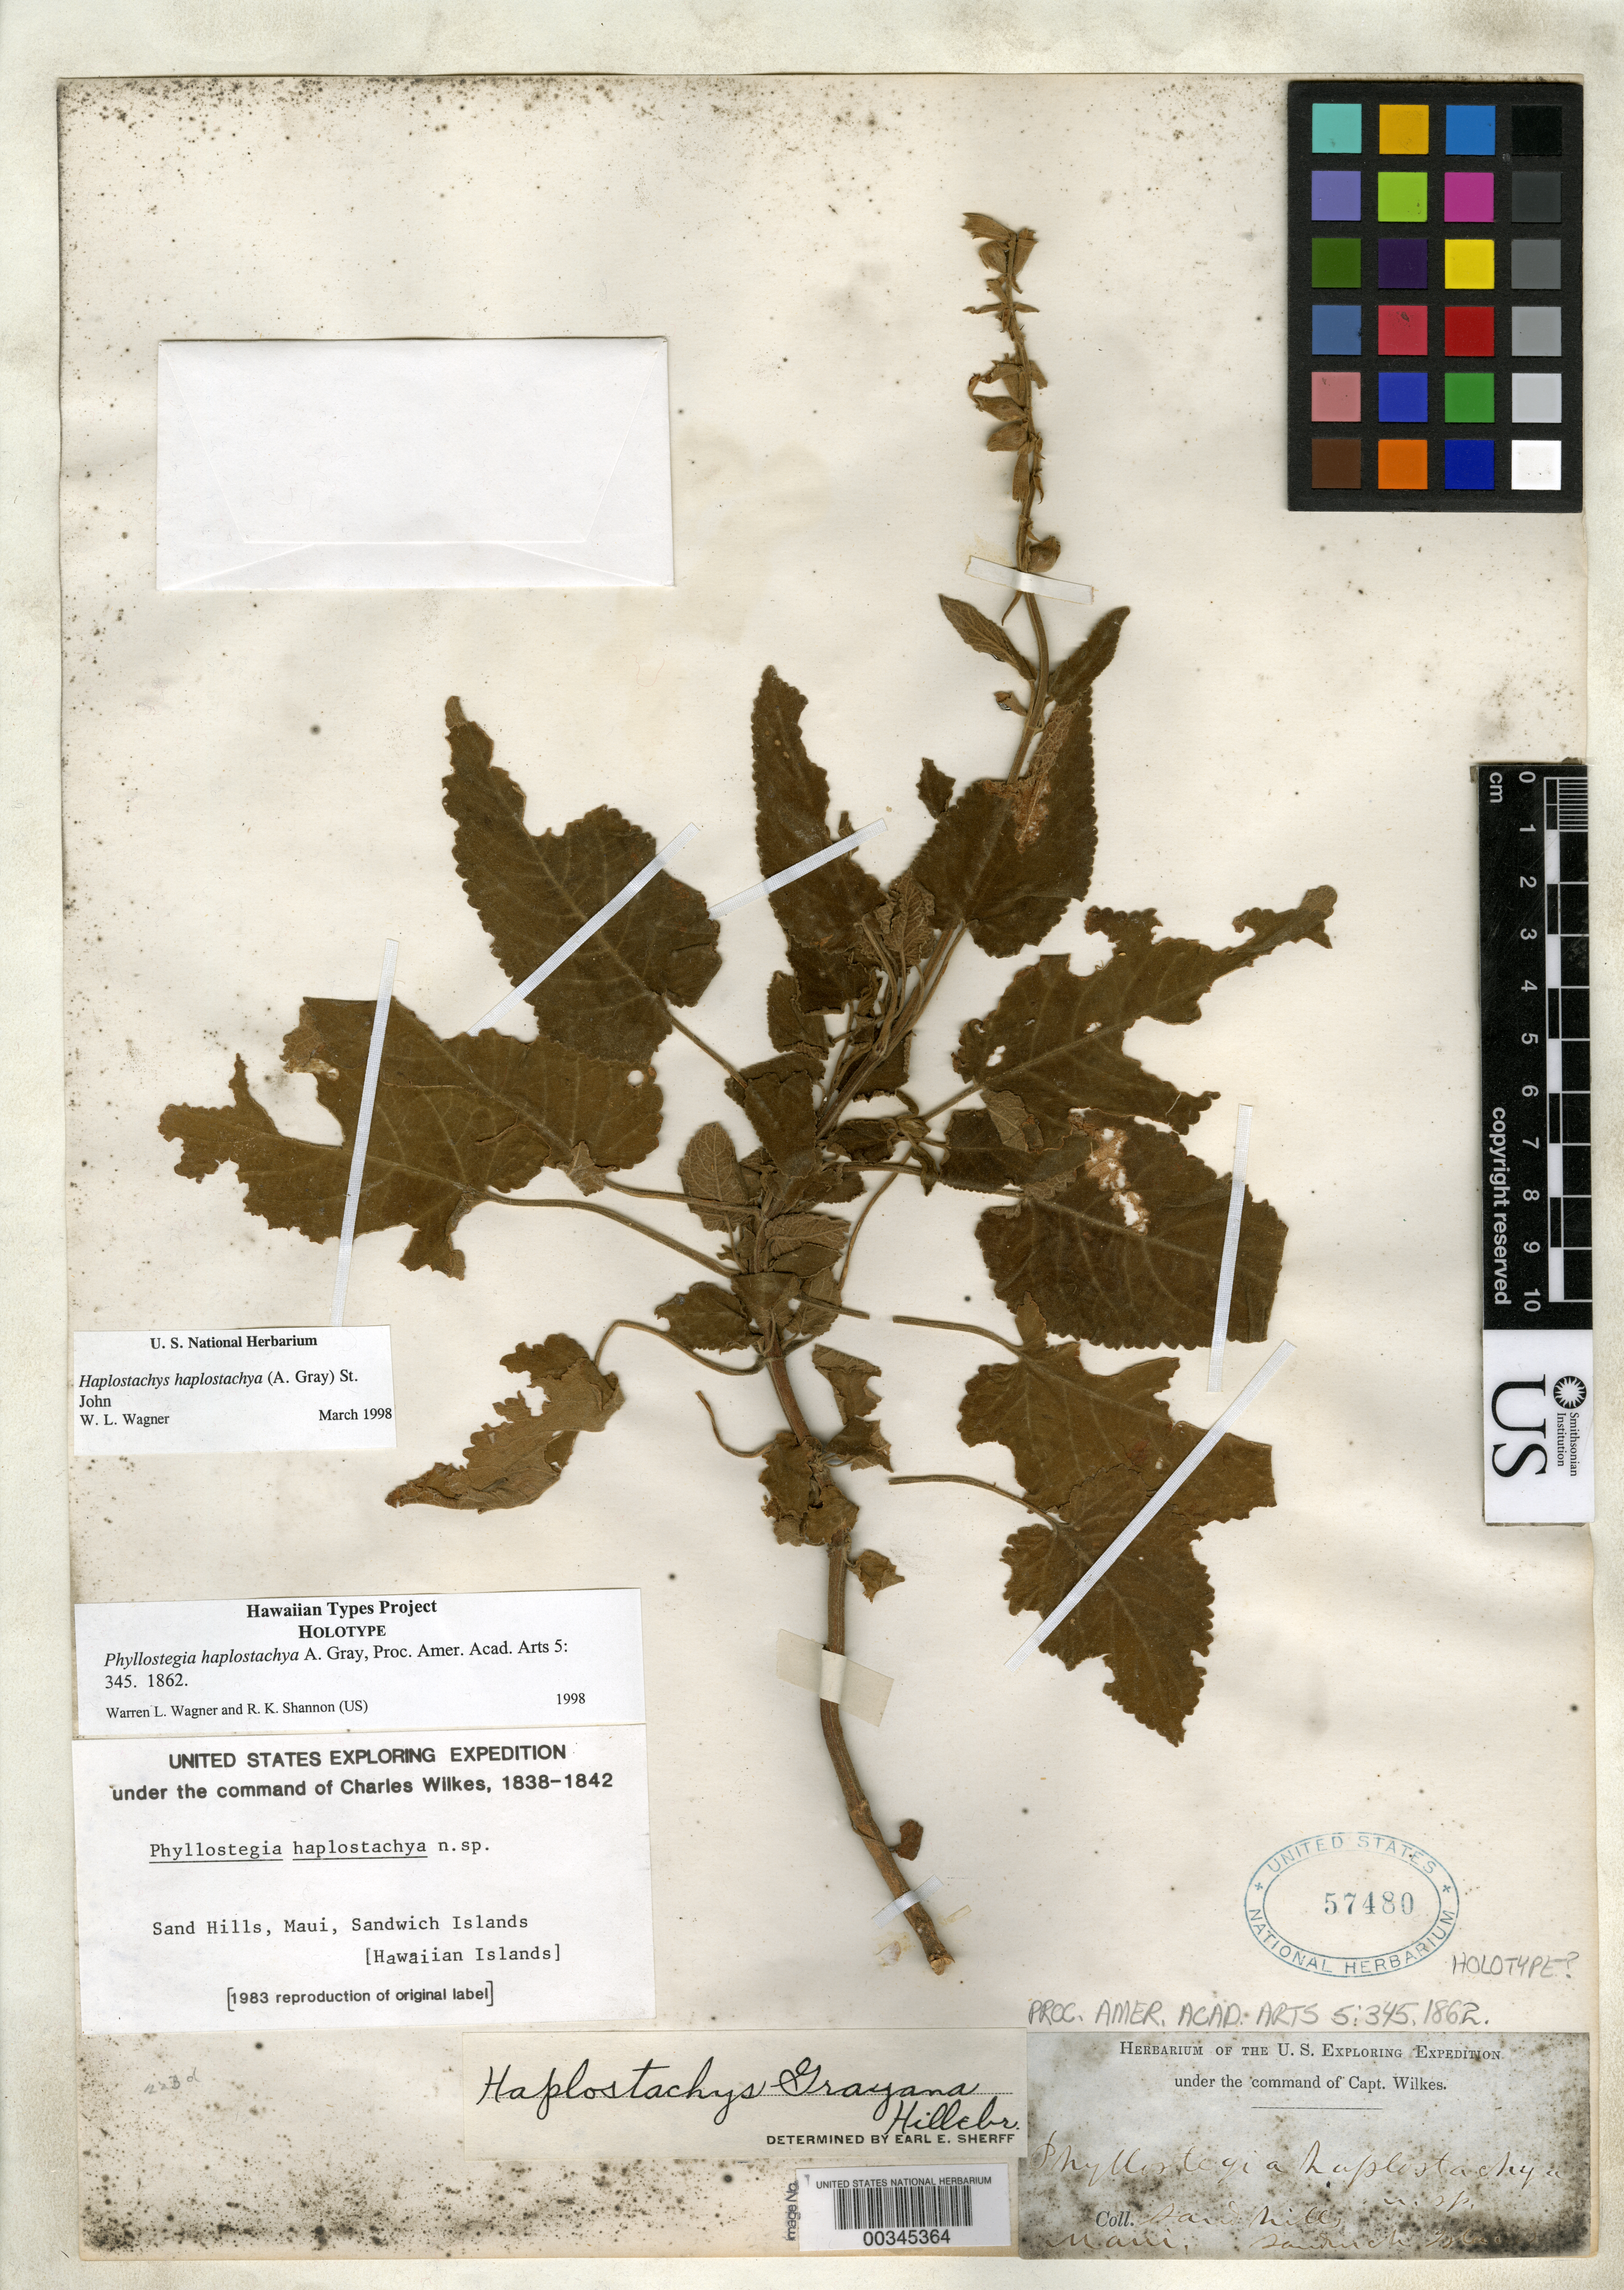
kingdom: Plantae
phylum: Tracheophyta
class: Magnoliopsida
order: Lamiales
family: Lamiaceae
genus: Phyllostegia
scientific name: Phyllostegia haplostachya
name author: A. Gray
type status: Holotype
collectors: Wilkes Explor. Exped.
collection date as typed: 1838 to -- --- 1842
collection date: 1838/1842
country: United States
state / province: Hawaii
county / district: Maui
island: Maui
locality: Sandhills.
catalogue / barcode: US 57480